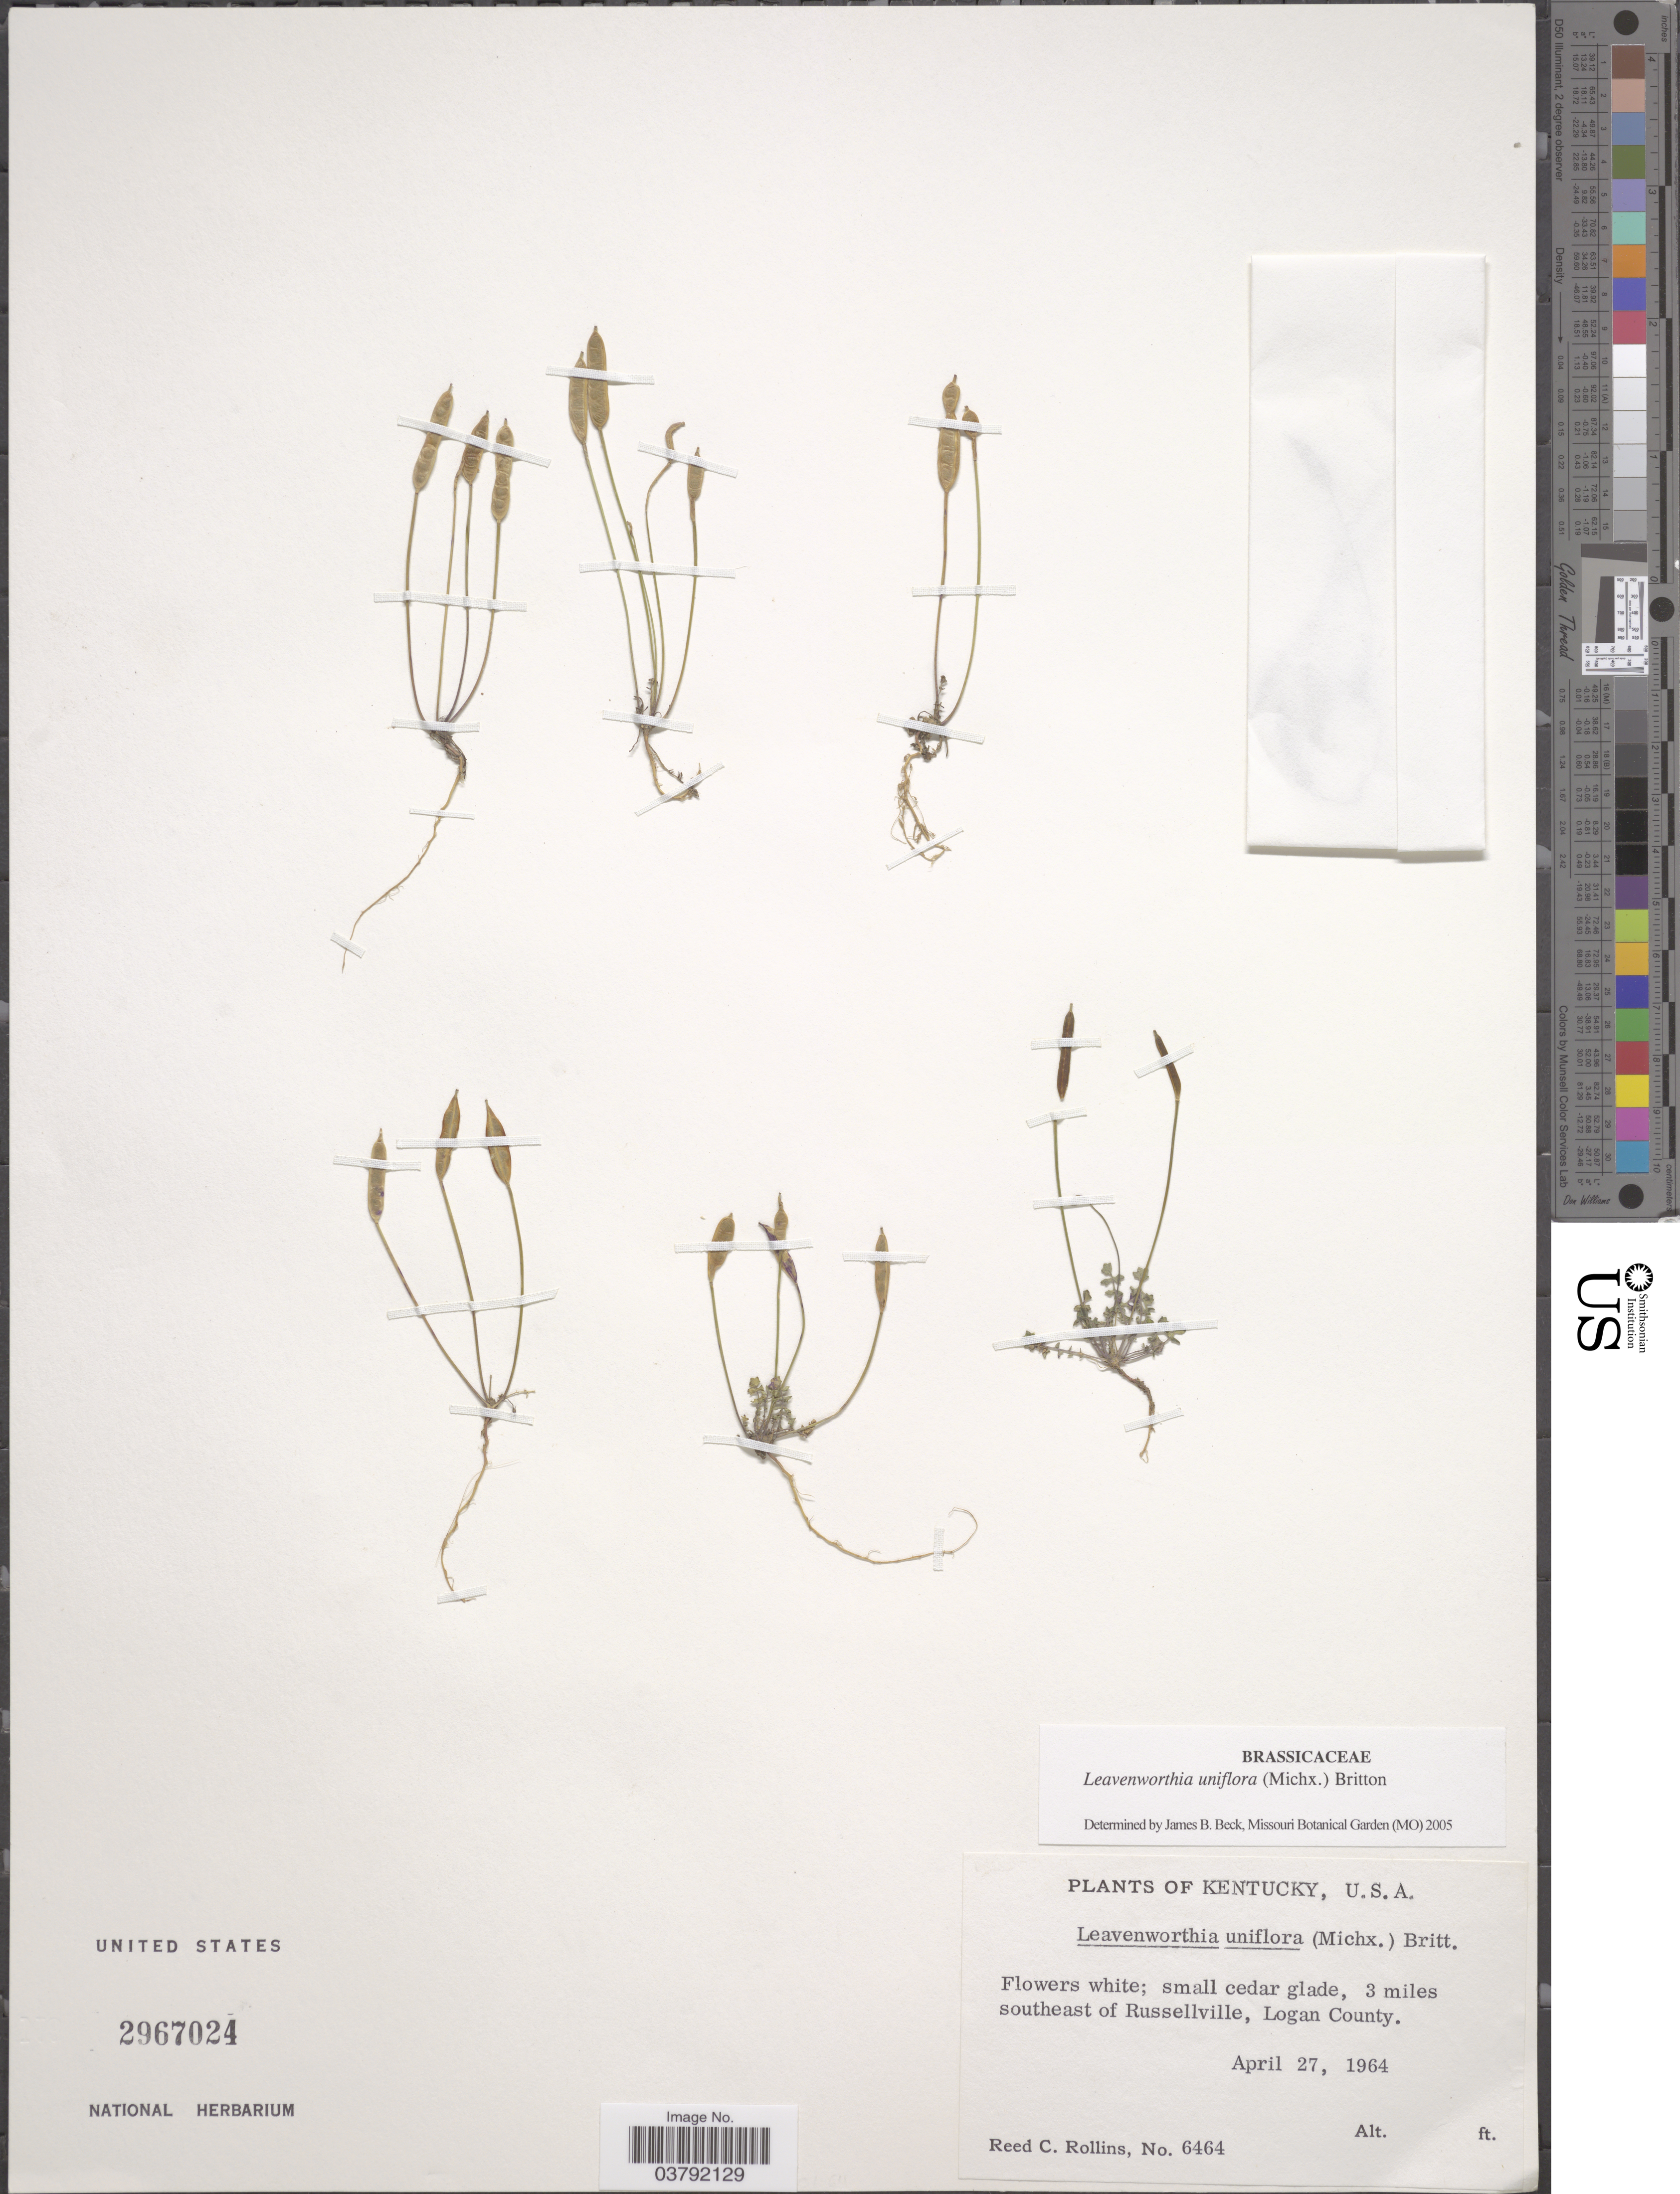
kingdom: Plantae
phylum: Tracheophyta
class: Magnoliopsida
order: Brassicales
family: Brassicaceae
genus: Leavenworthia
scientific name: Leavenworthia uniflora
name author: (Michx.) Britton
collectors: R. C. Rollins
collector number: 6464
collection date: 1964-04-27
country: United States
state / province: Kentucky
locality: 3 miles southeast of Russellville, Logan County.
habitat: small cedar glade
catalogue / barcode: US 2967024